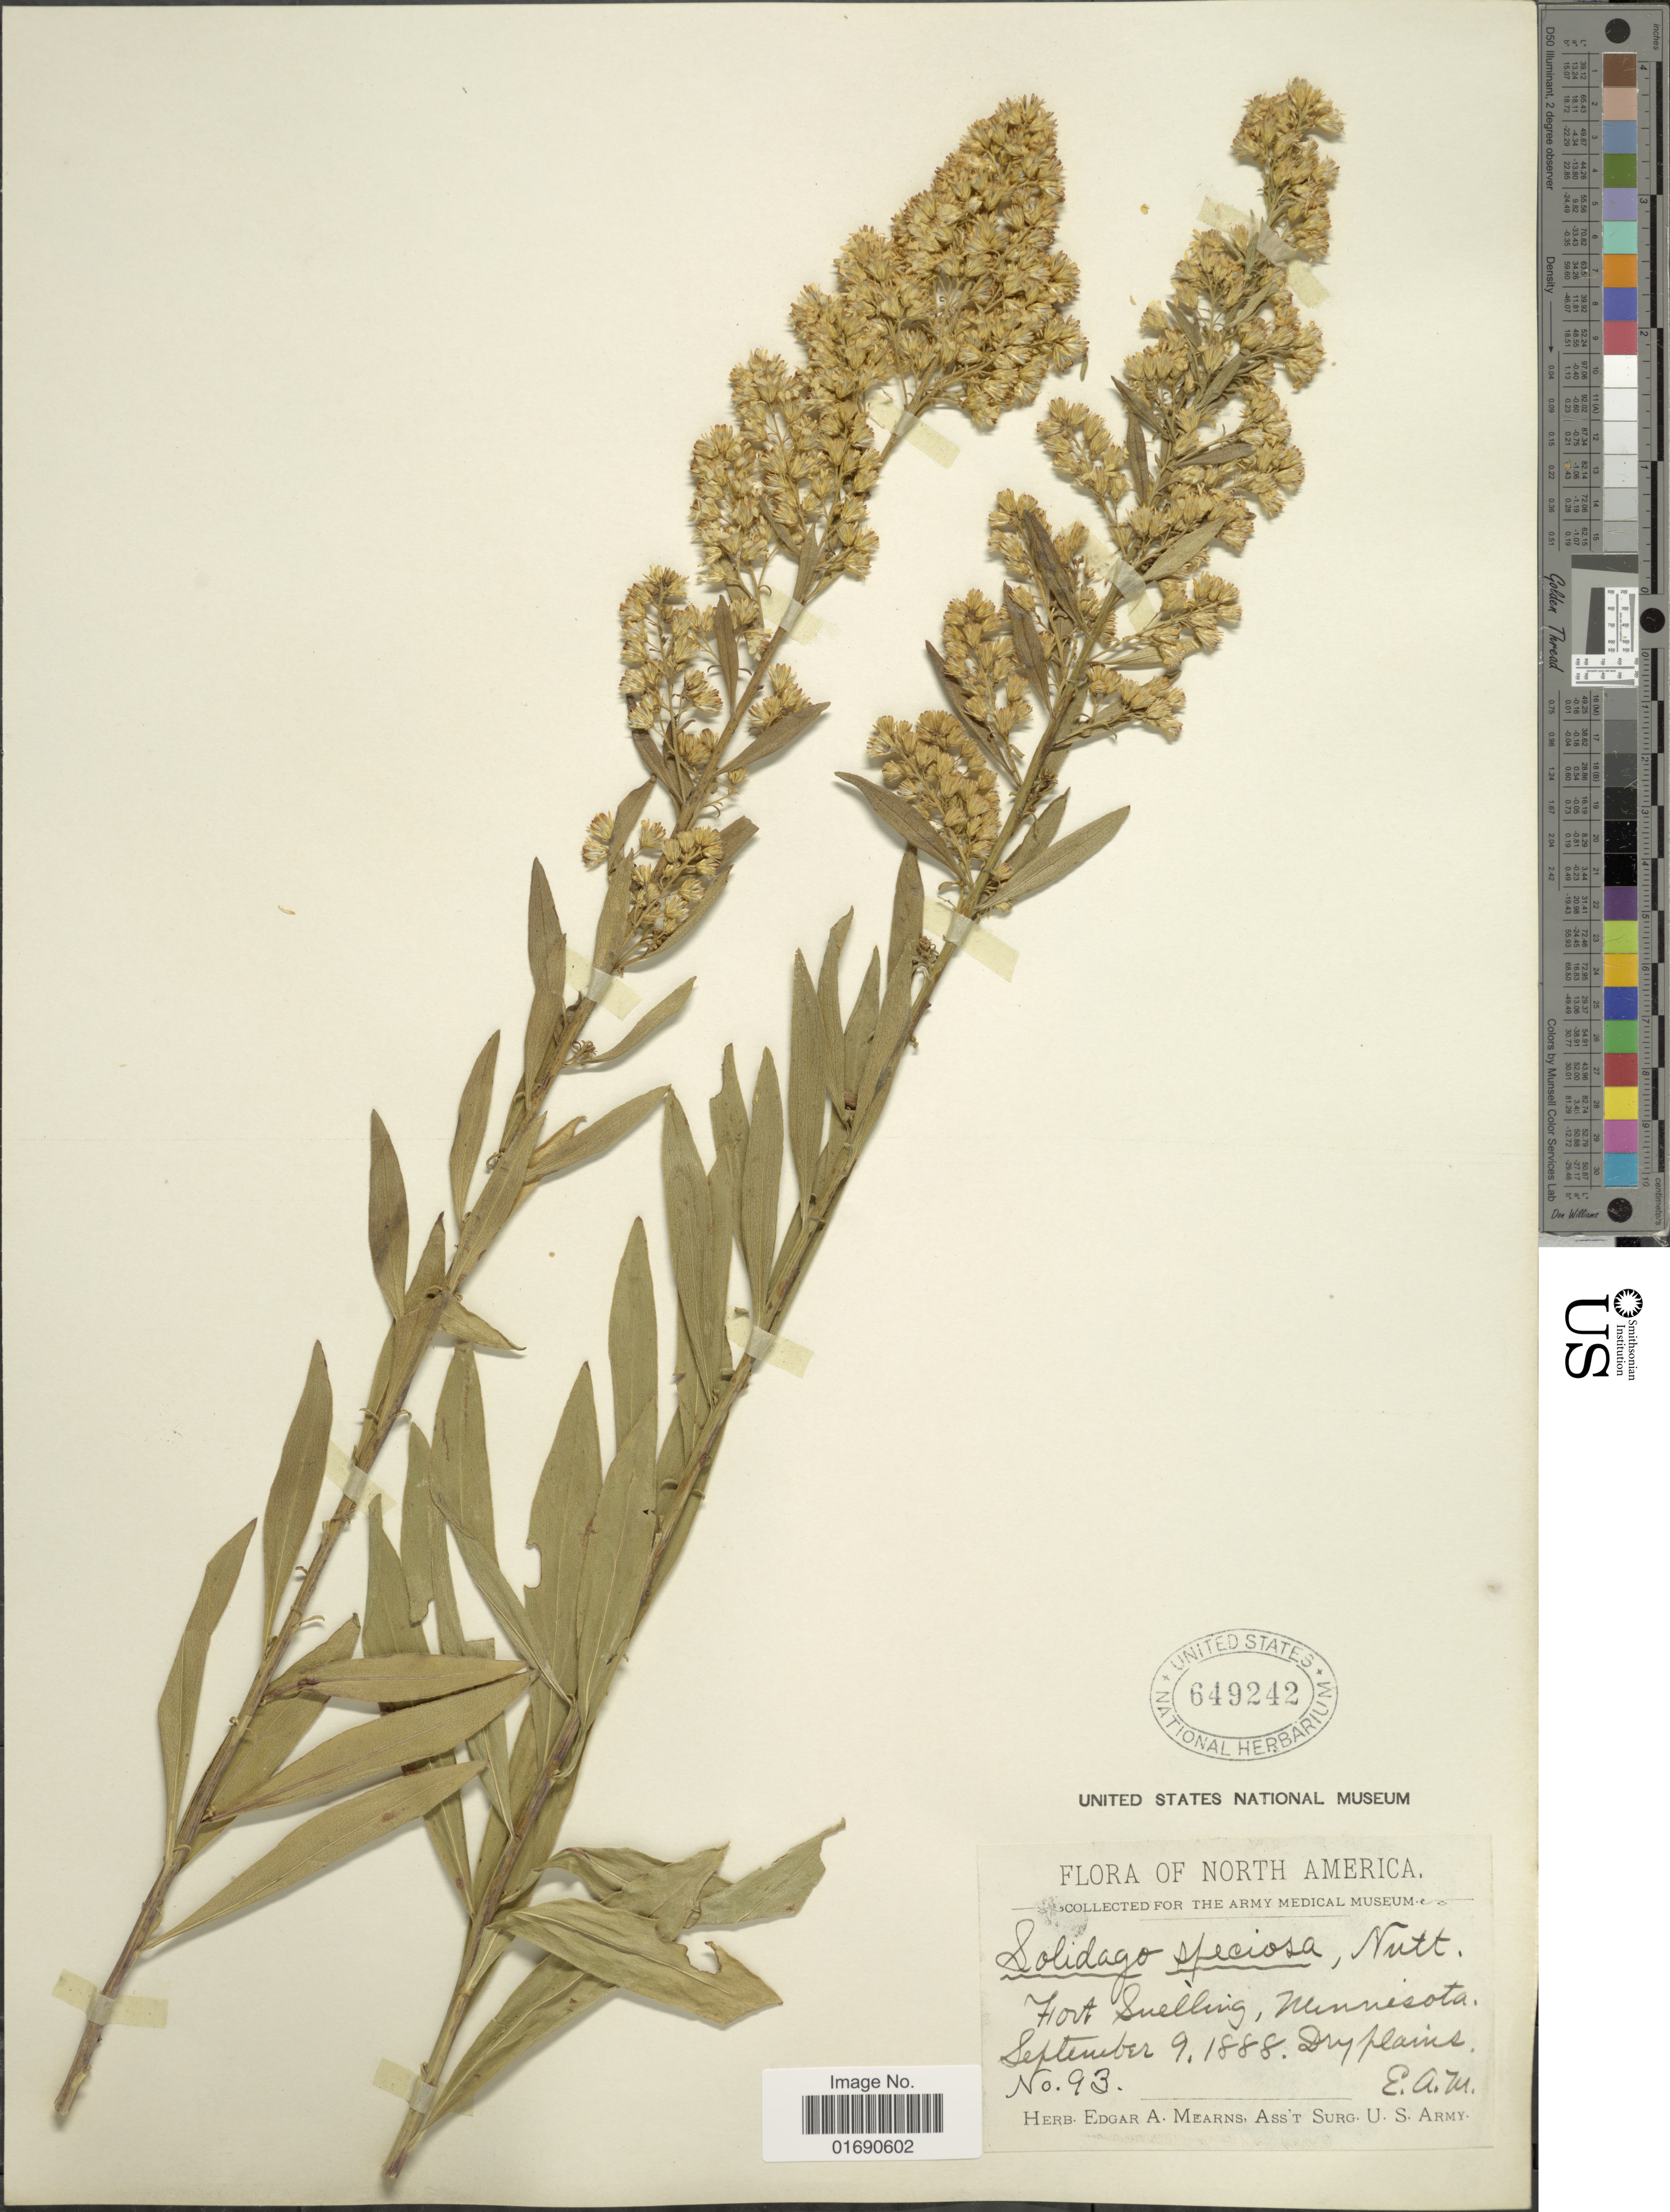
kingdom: Plantae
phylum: Tracheophyta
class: Magnoliopsida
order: Asterales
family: Asteraceae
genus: Solidago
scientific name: Solidago speciosa var. angustata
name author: Torr. & A. Gray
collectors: E. A. Mearns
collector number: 93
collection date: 1888-09-09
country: United States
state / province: Minnesota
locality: Fort Snelling, Dry plains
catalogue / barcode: US 649242